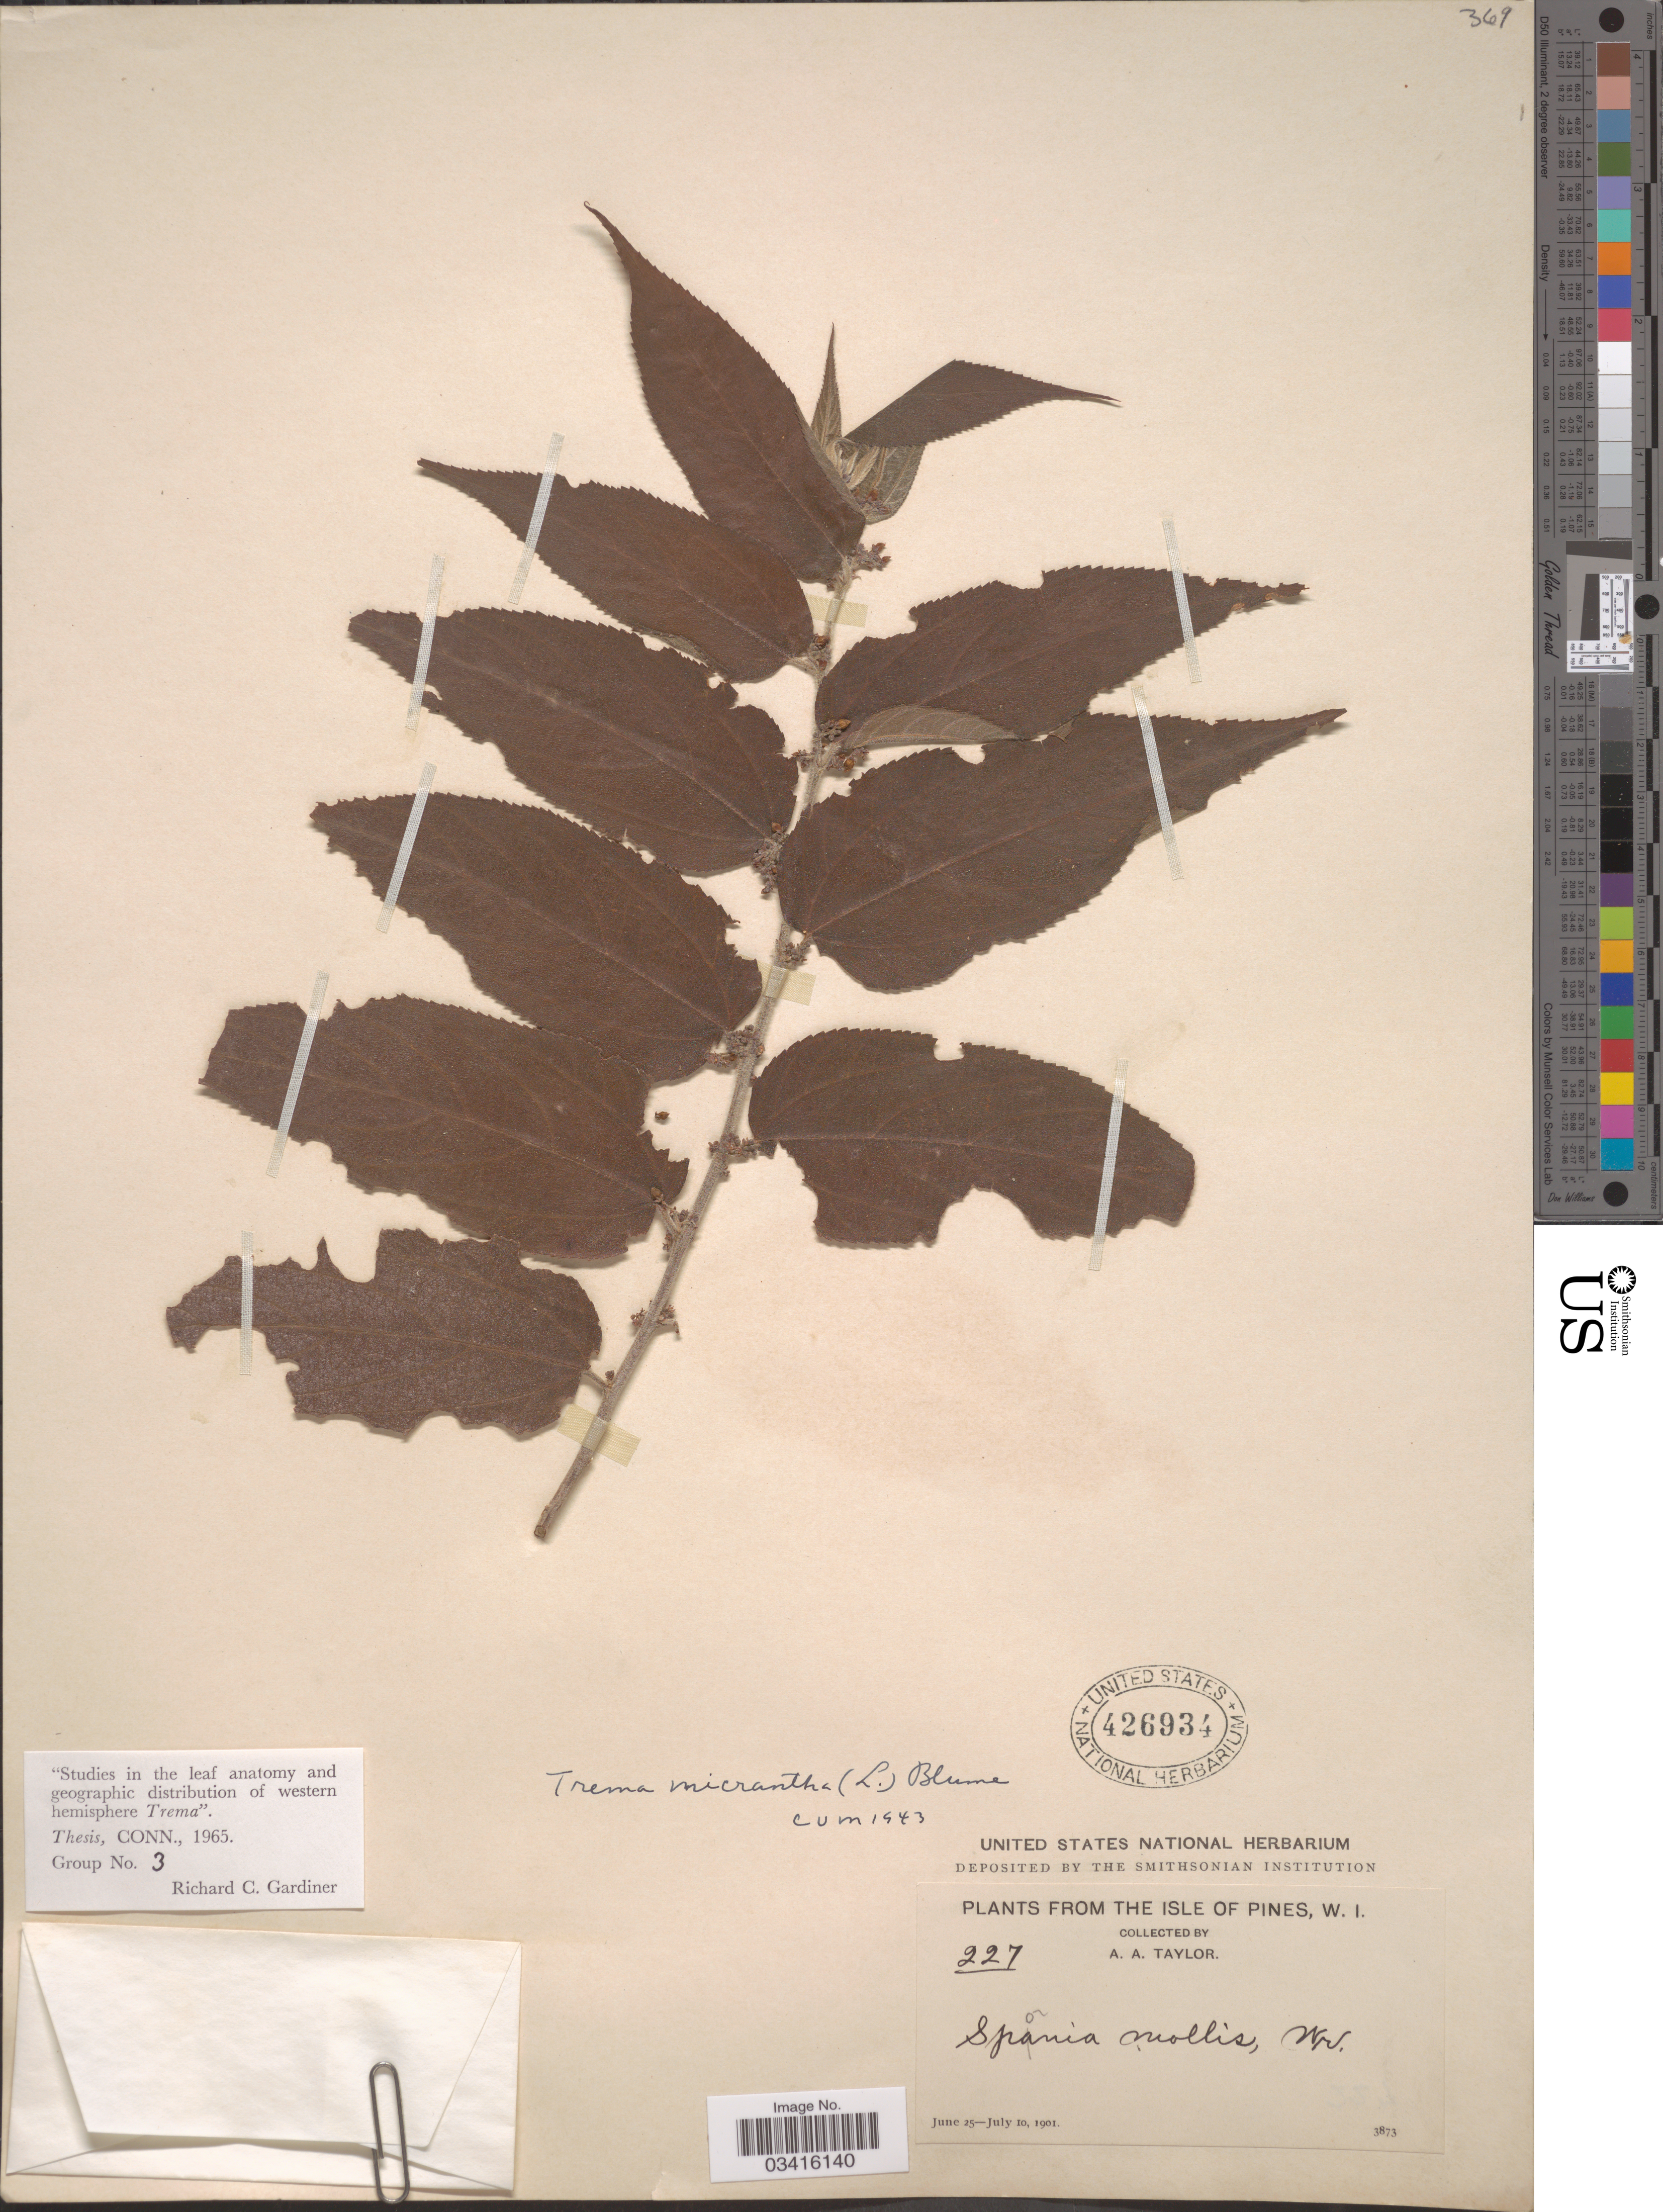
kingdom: Plantae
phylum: Tracheophyta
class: Magnoliopsida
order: Rosales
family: Cannabaceae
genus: Trema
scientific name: Trema micranthum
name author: (L.) Blume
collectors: A. A. Taylor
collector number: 227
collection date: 1901-06-25/1901-07-10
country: Cuba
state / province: Isla de la Juventud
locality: Isle of Pines.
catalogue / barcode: US 426934